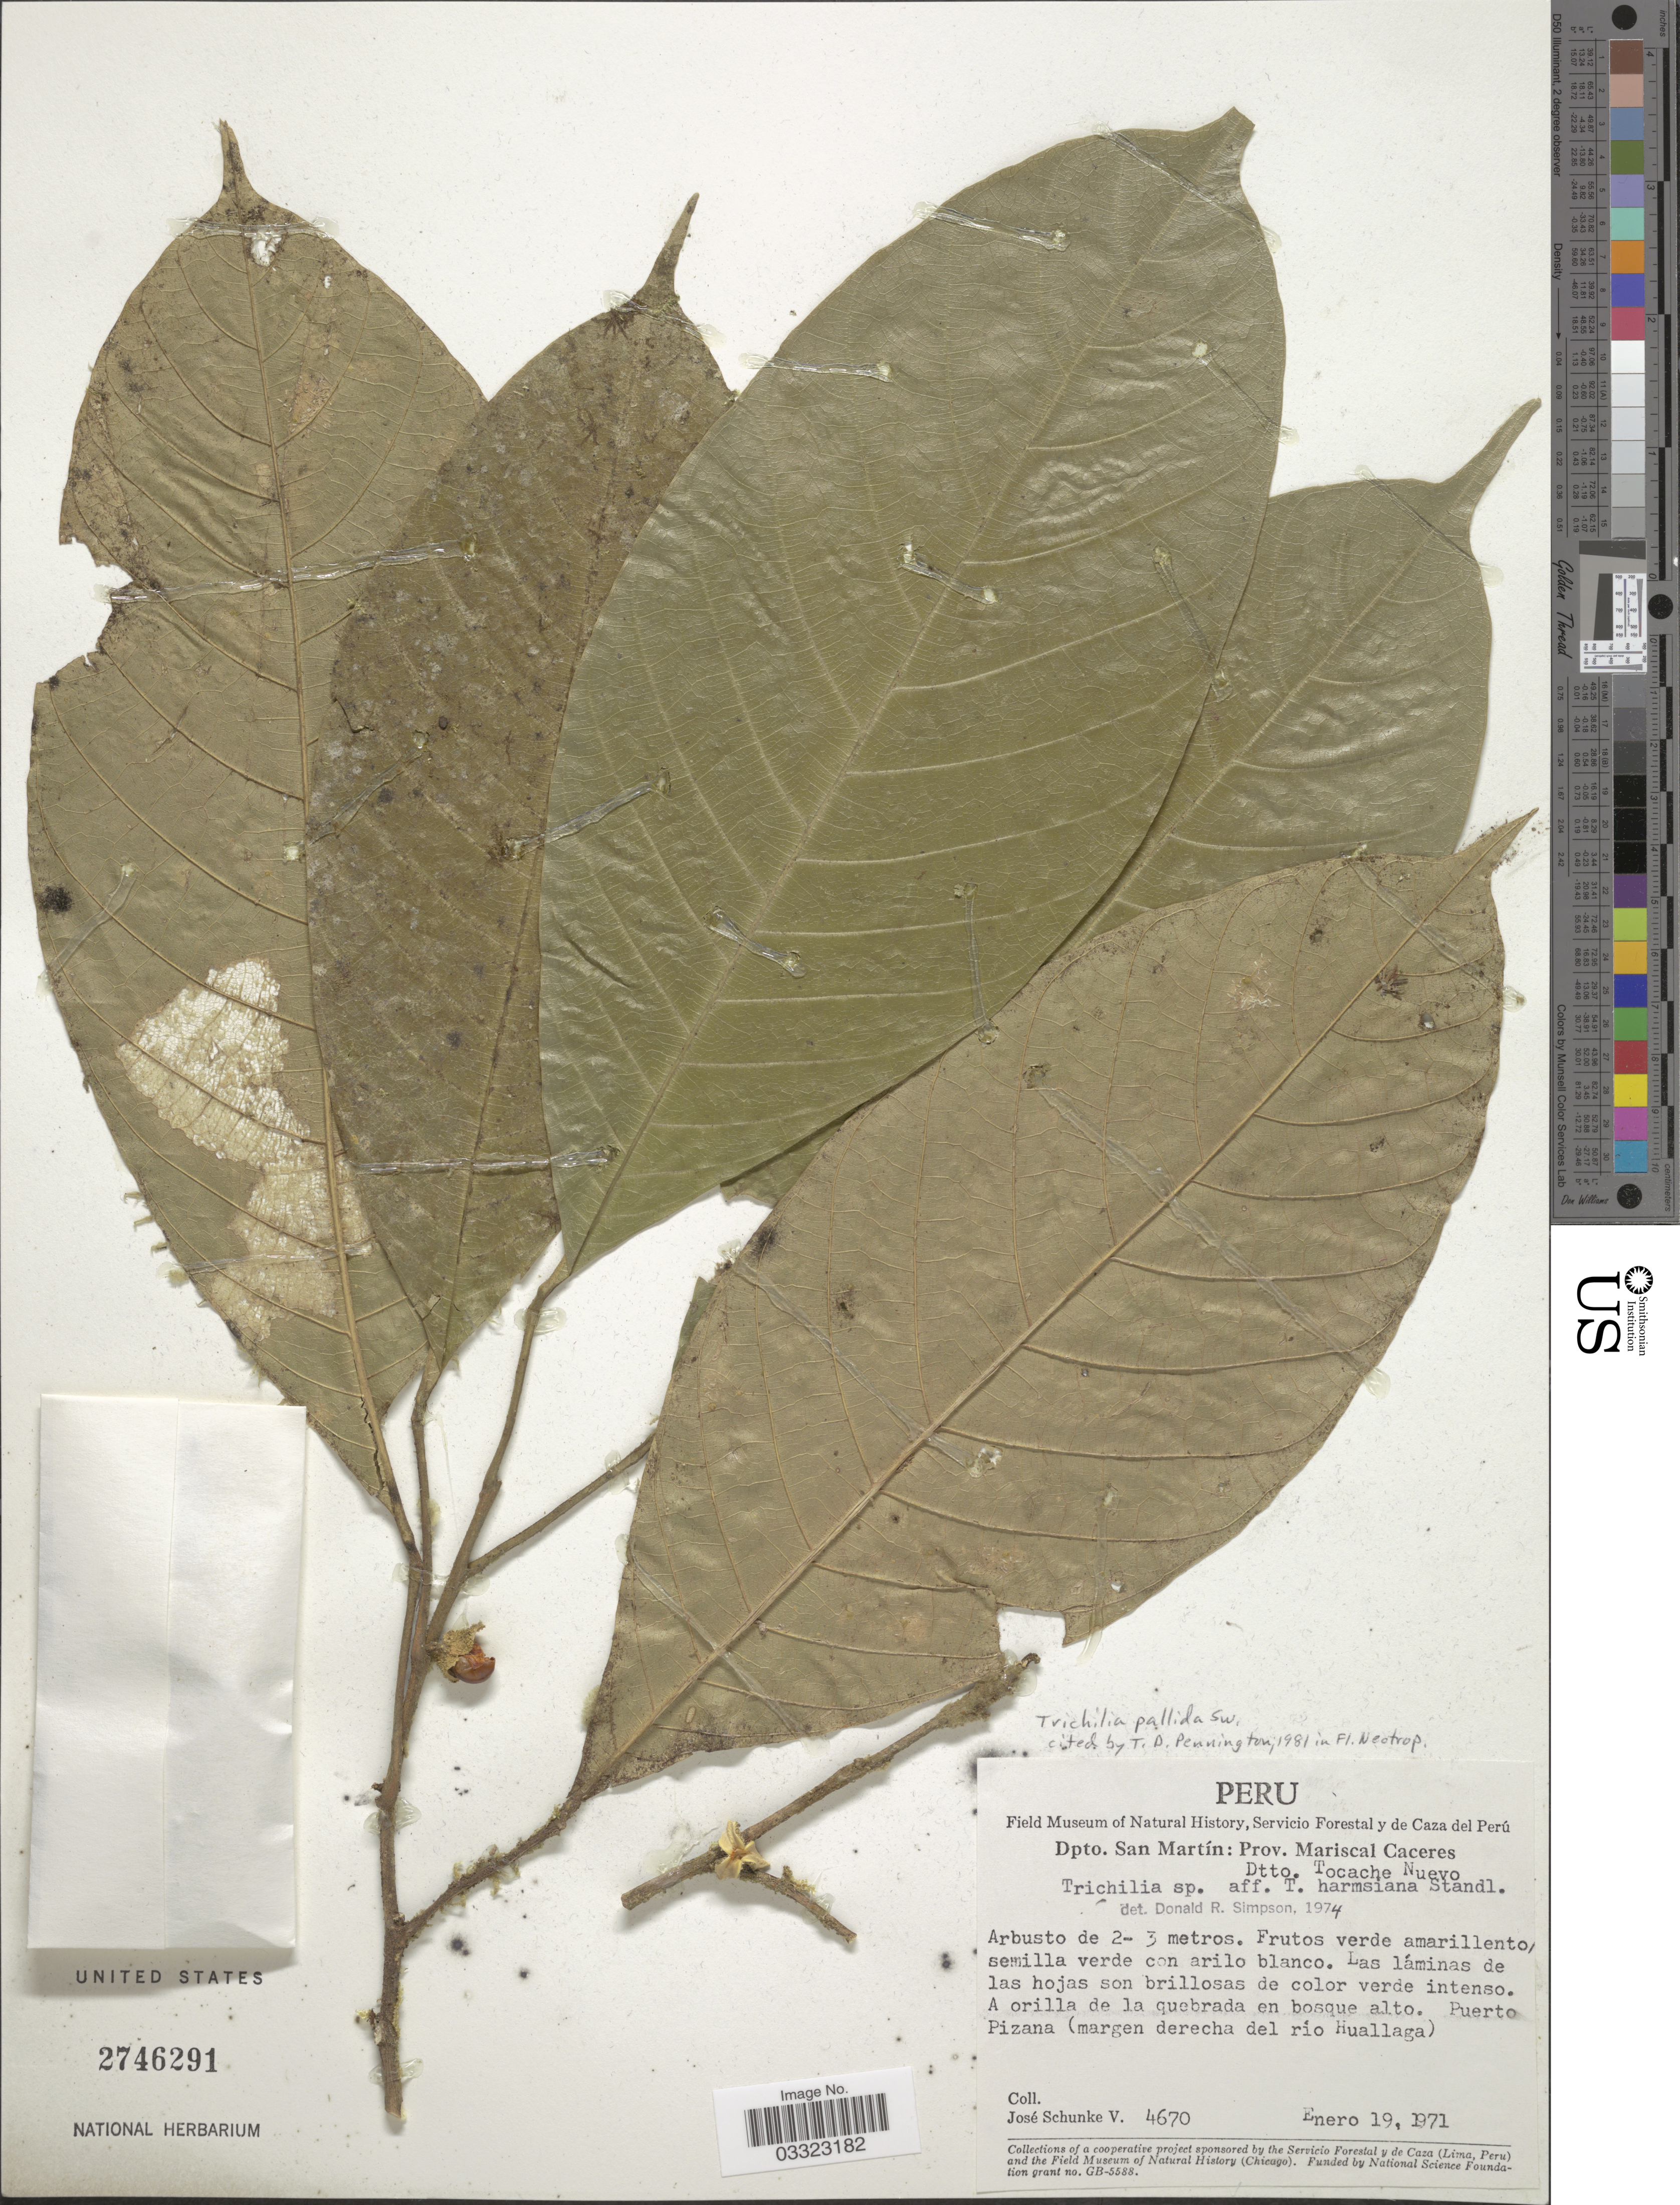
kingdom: Plantae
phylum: Tracheophyta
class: Magnoliopsida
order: Sapindales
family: Meliaceae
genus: Trichilia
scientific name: Trichilia pallida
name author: Sw.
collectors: J. Schunke Vigo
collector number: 4670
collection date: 1971-01-19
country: Peru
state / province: San Martín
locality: Dpto. San Martín: Prov. Mariscal Caceres. Dtto. Tocache Nuevo. A orilla de la quebrada en bosque alto. Puerto Pizana (margen derecha del río Huallaga).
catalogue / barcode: US 2746291